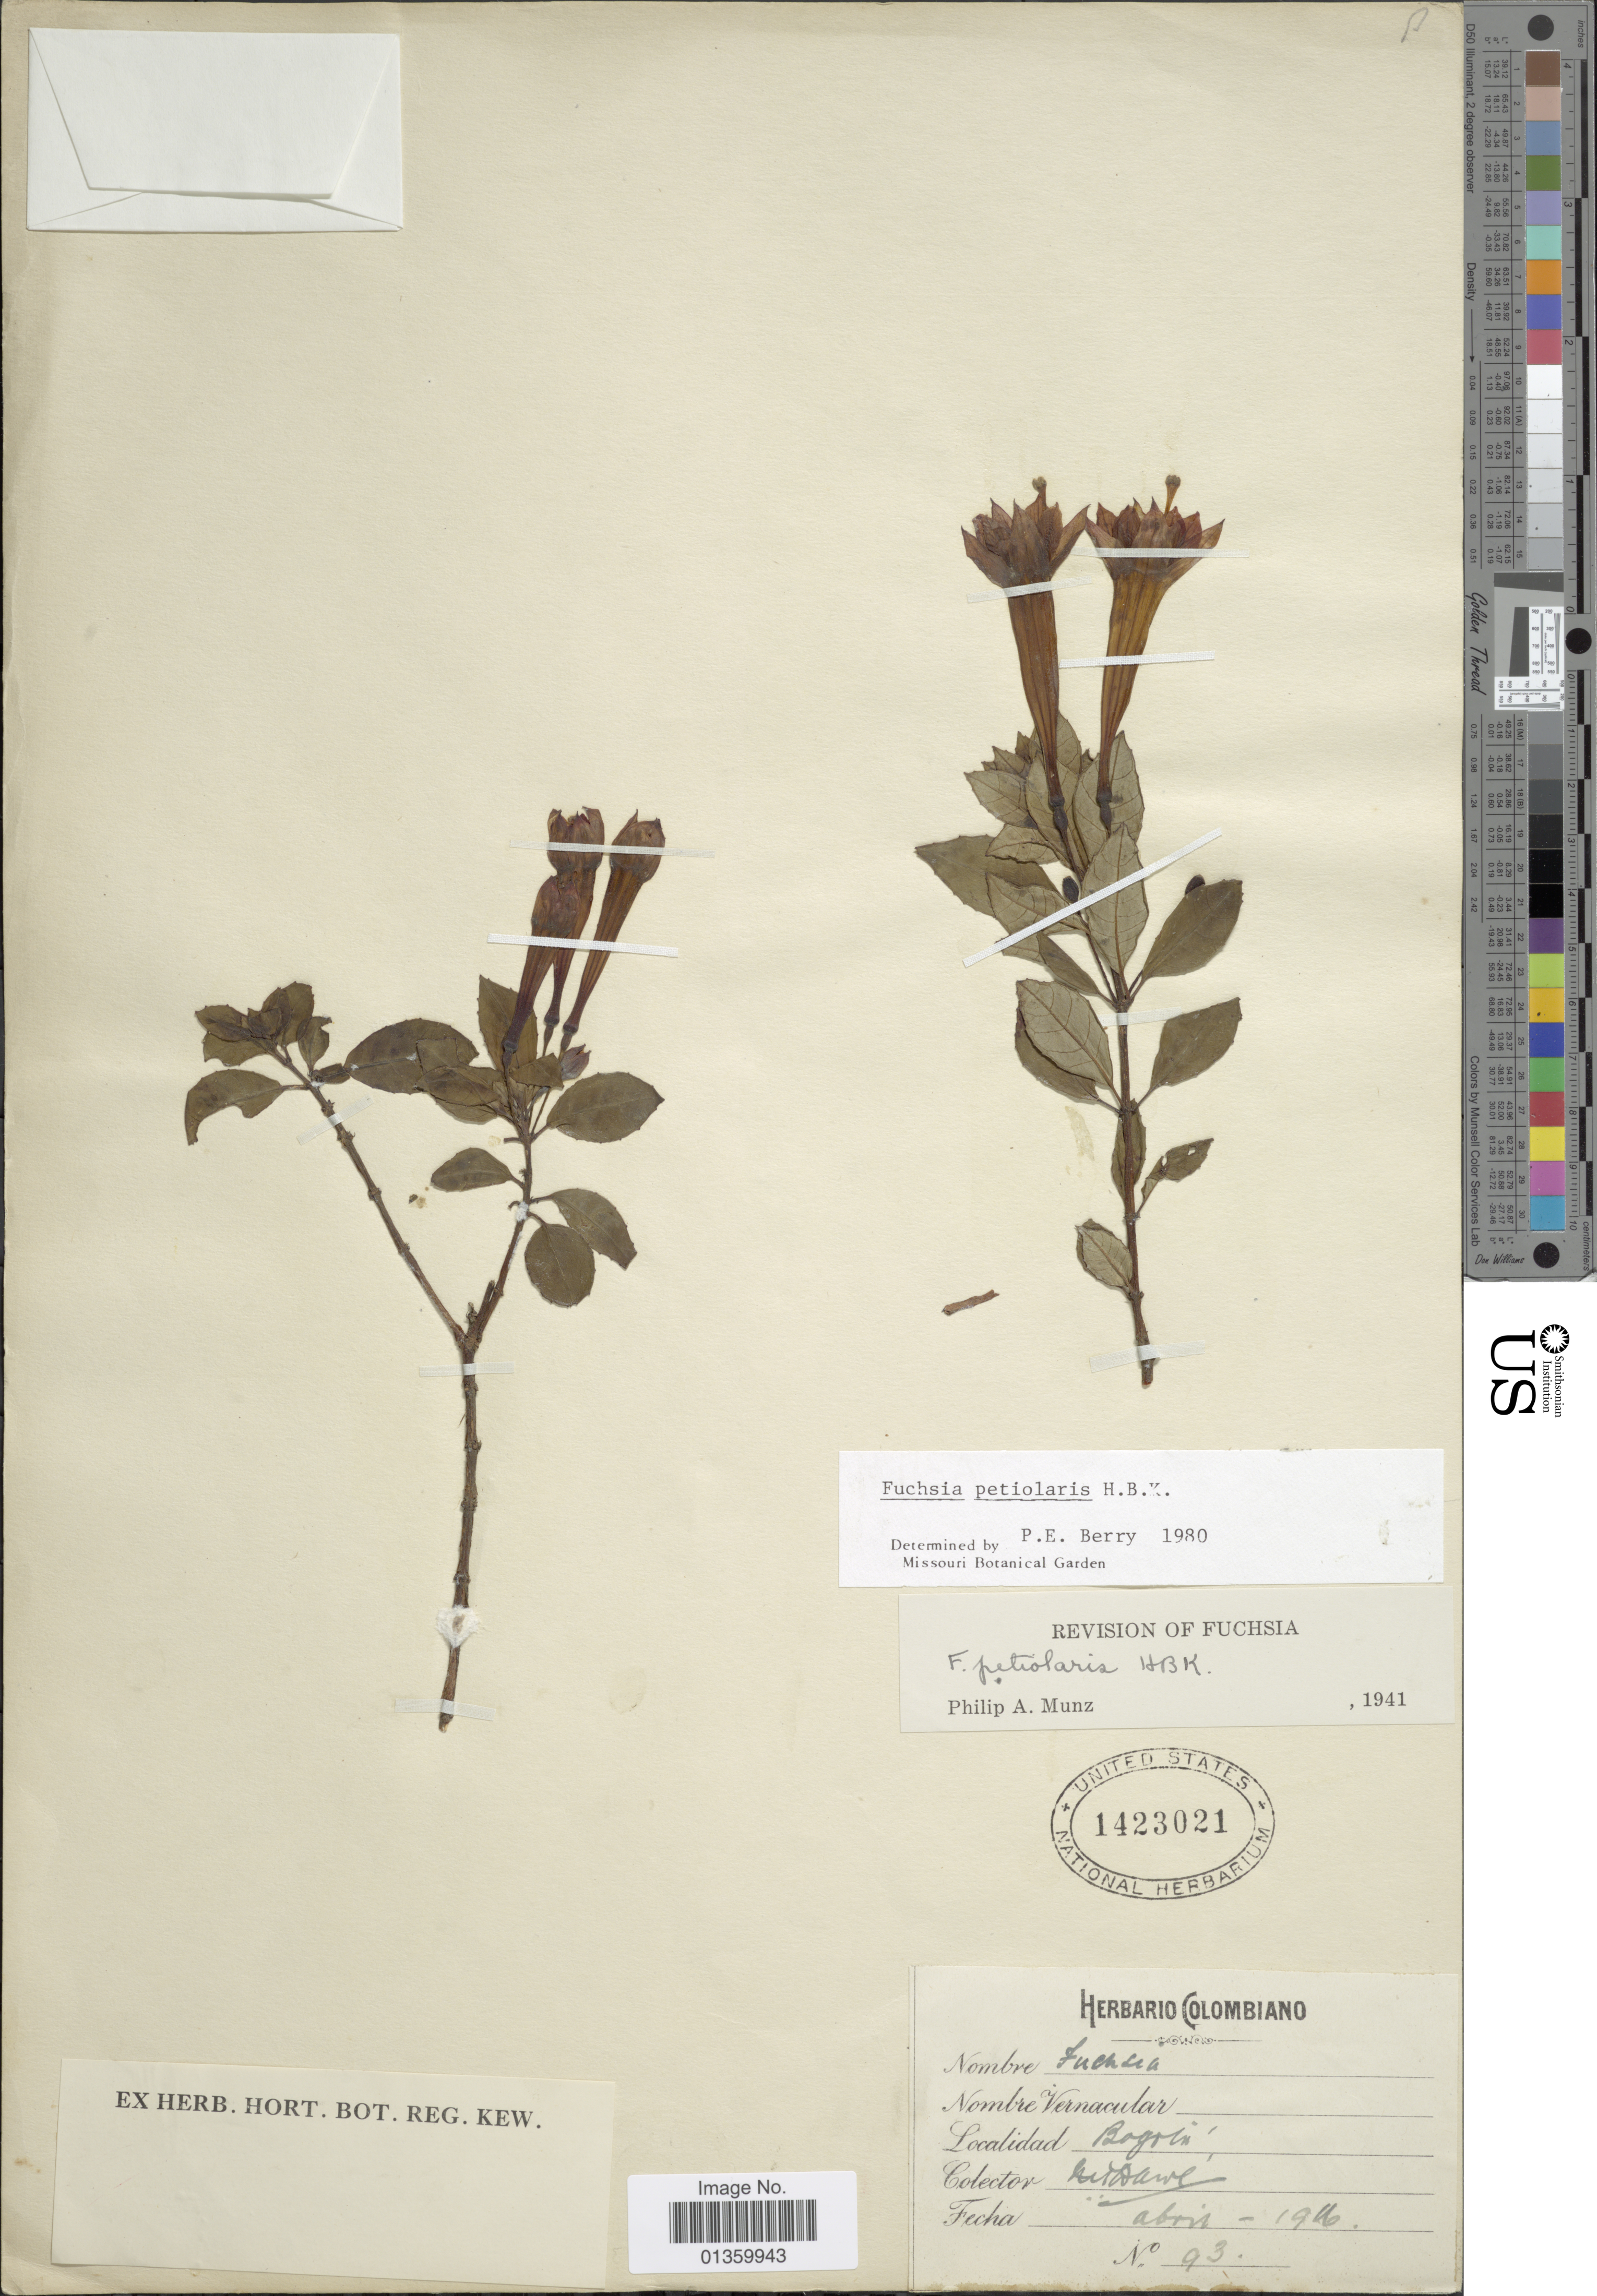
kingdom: Plantae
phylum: Tracheophyta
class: Magnoliopsida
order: Myrtales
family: Onagraceae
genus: Fuchsia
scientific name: Fuchsia petiolaris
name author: Kunth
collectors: M. T. Dawe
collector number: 93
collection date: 1916-04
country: Colombia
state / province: Bogota D.C.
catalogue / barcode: US 1423021